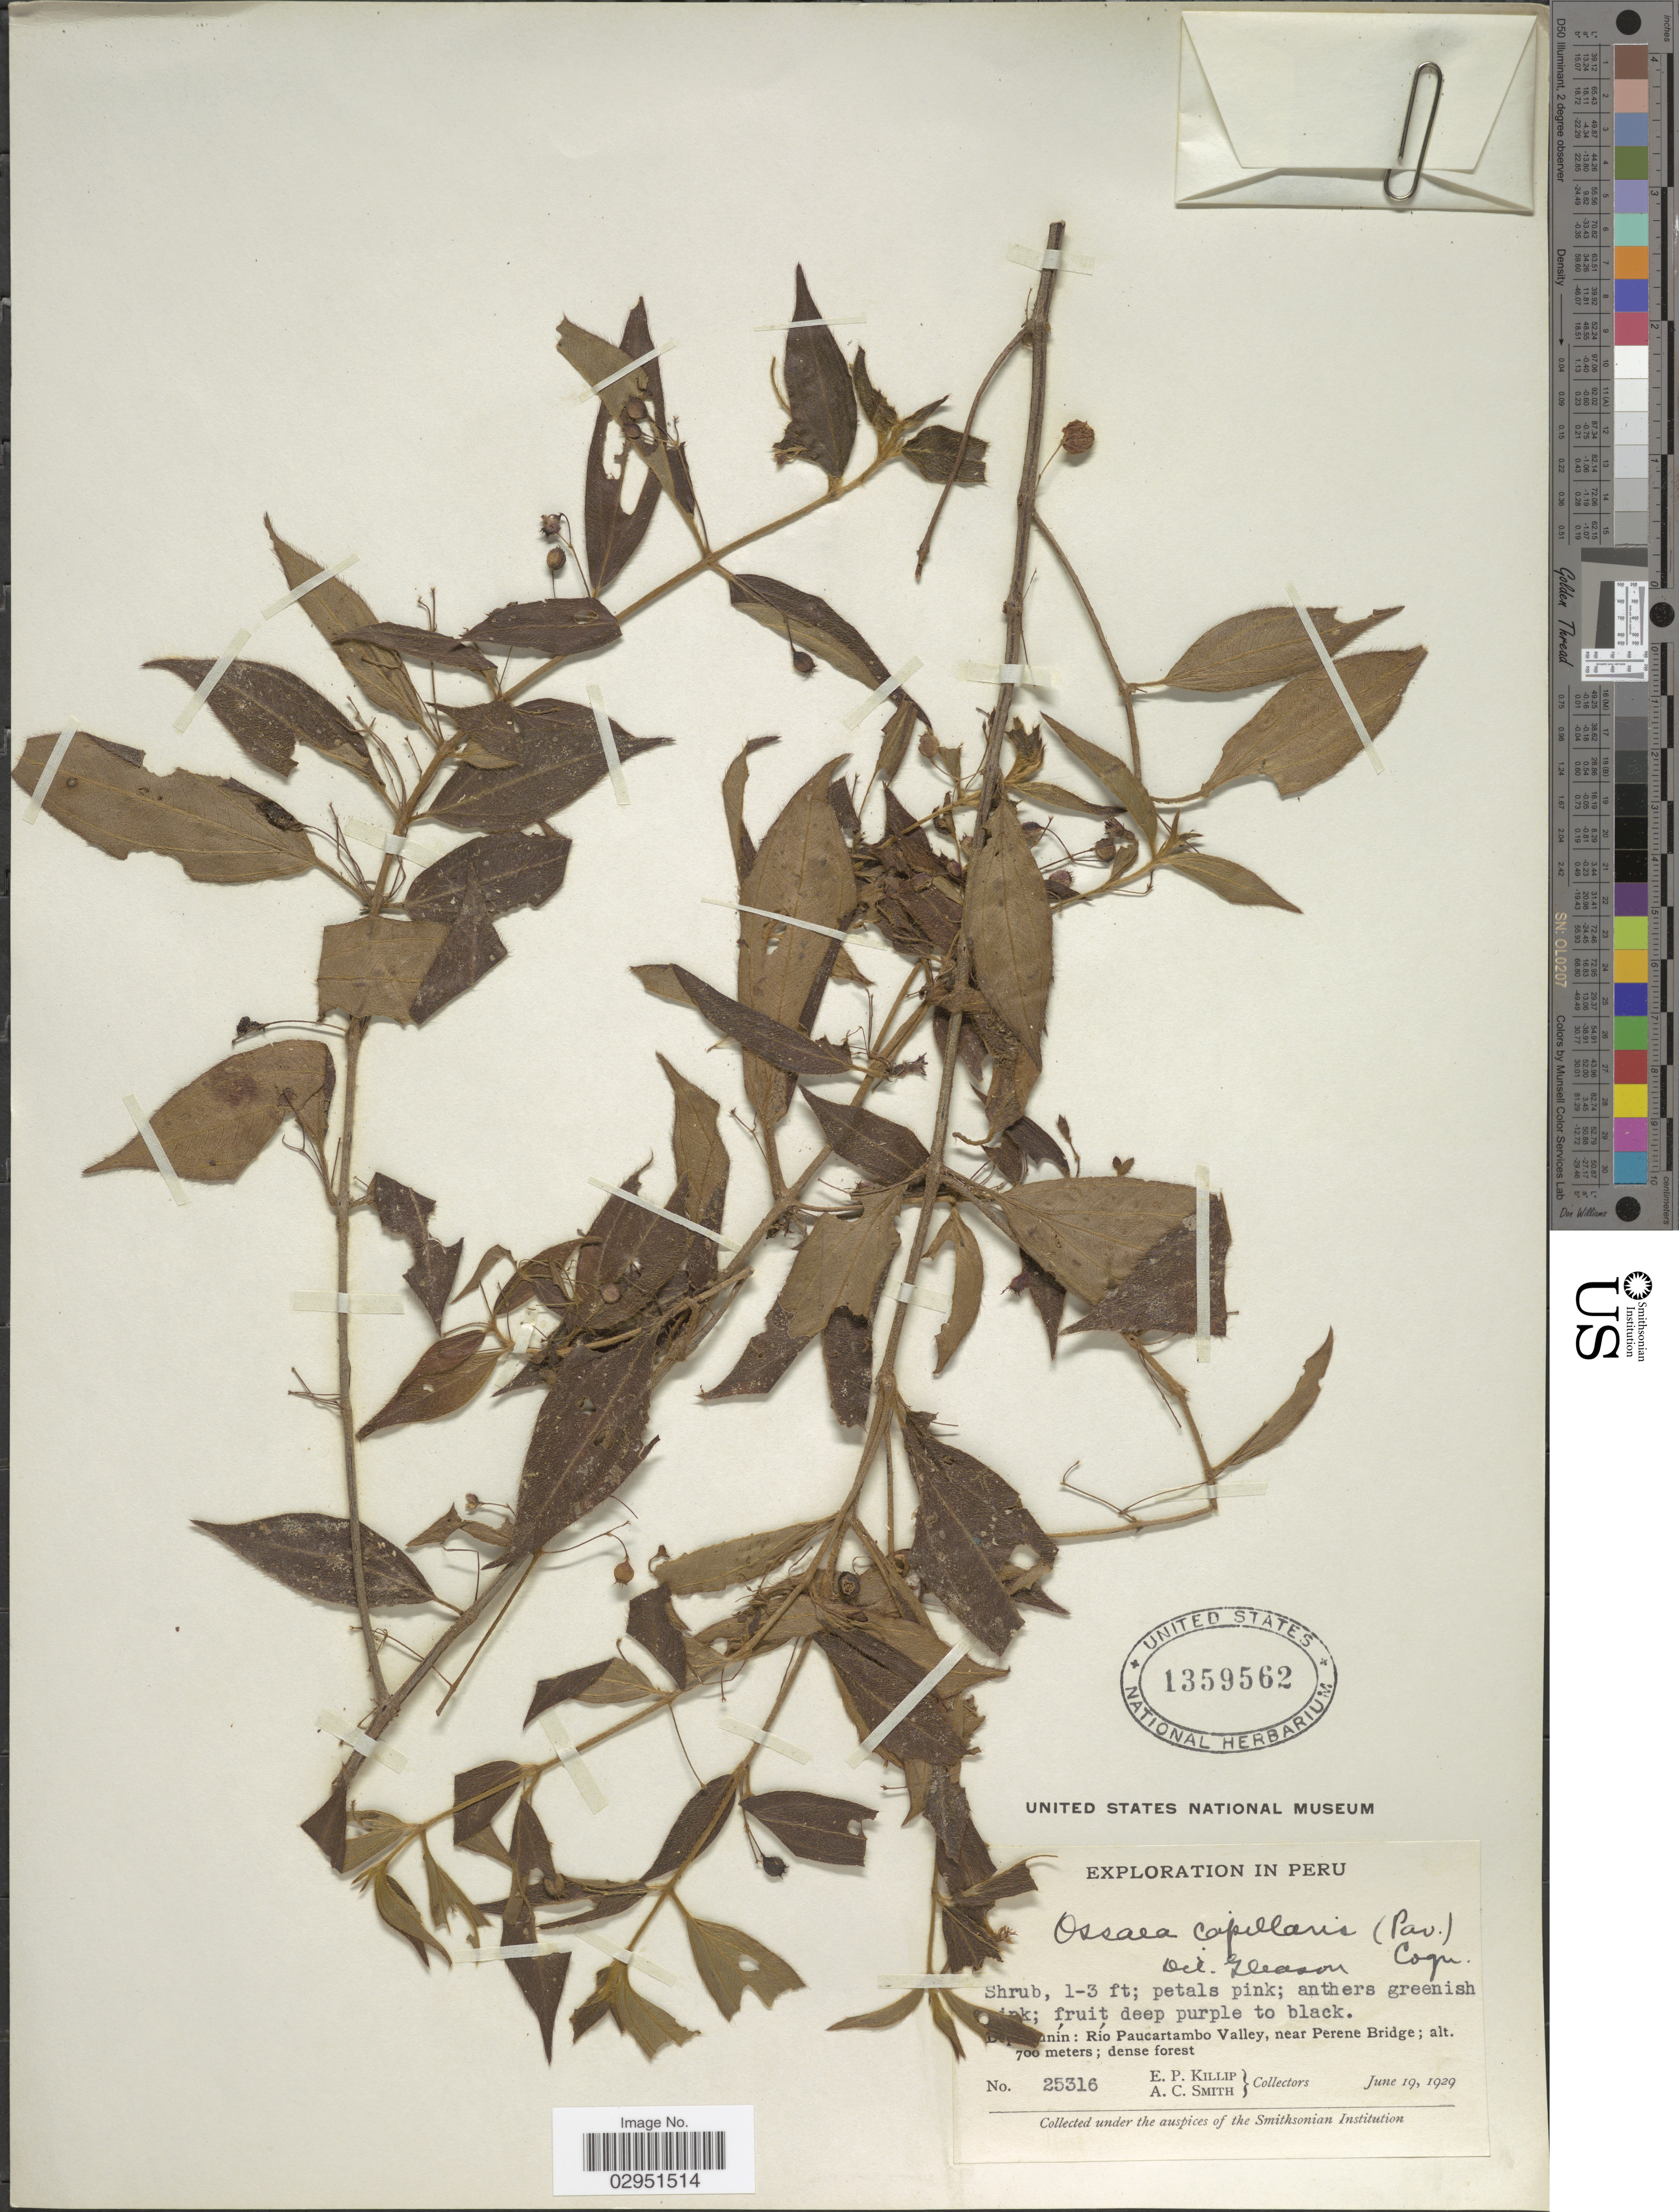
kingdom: Plantae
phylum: Tracheophyta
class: Magnoliopsida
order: Myrtales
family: Melastomataceae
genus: Ossaea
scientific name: Ossaea capillaris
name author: (D. Don) Cogn.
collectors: E. P. Killip & A. C. Smith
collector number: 25316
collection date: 1929-06-19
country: Peru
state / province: Junín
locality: Río Paucartambo Valley, near Perene Bridge.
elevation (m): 700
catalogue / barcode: US 1359562